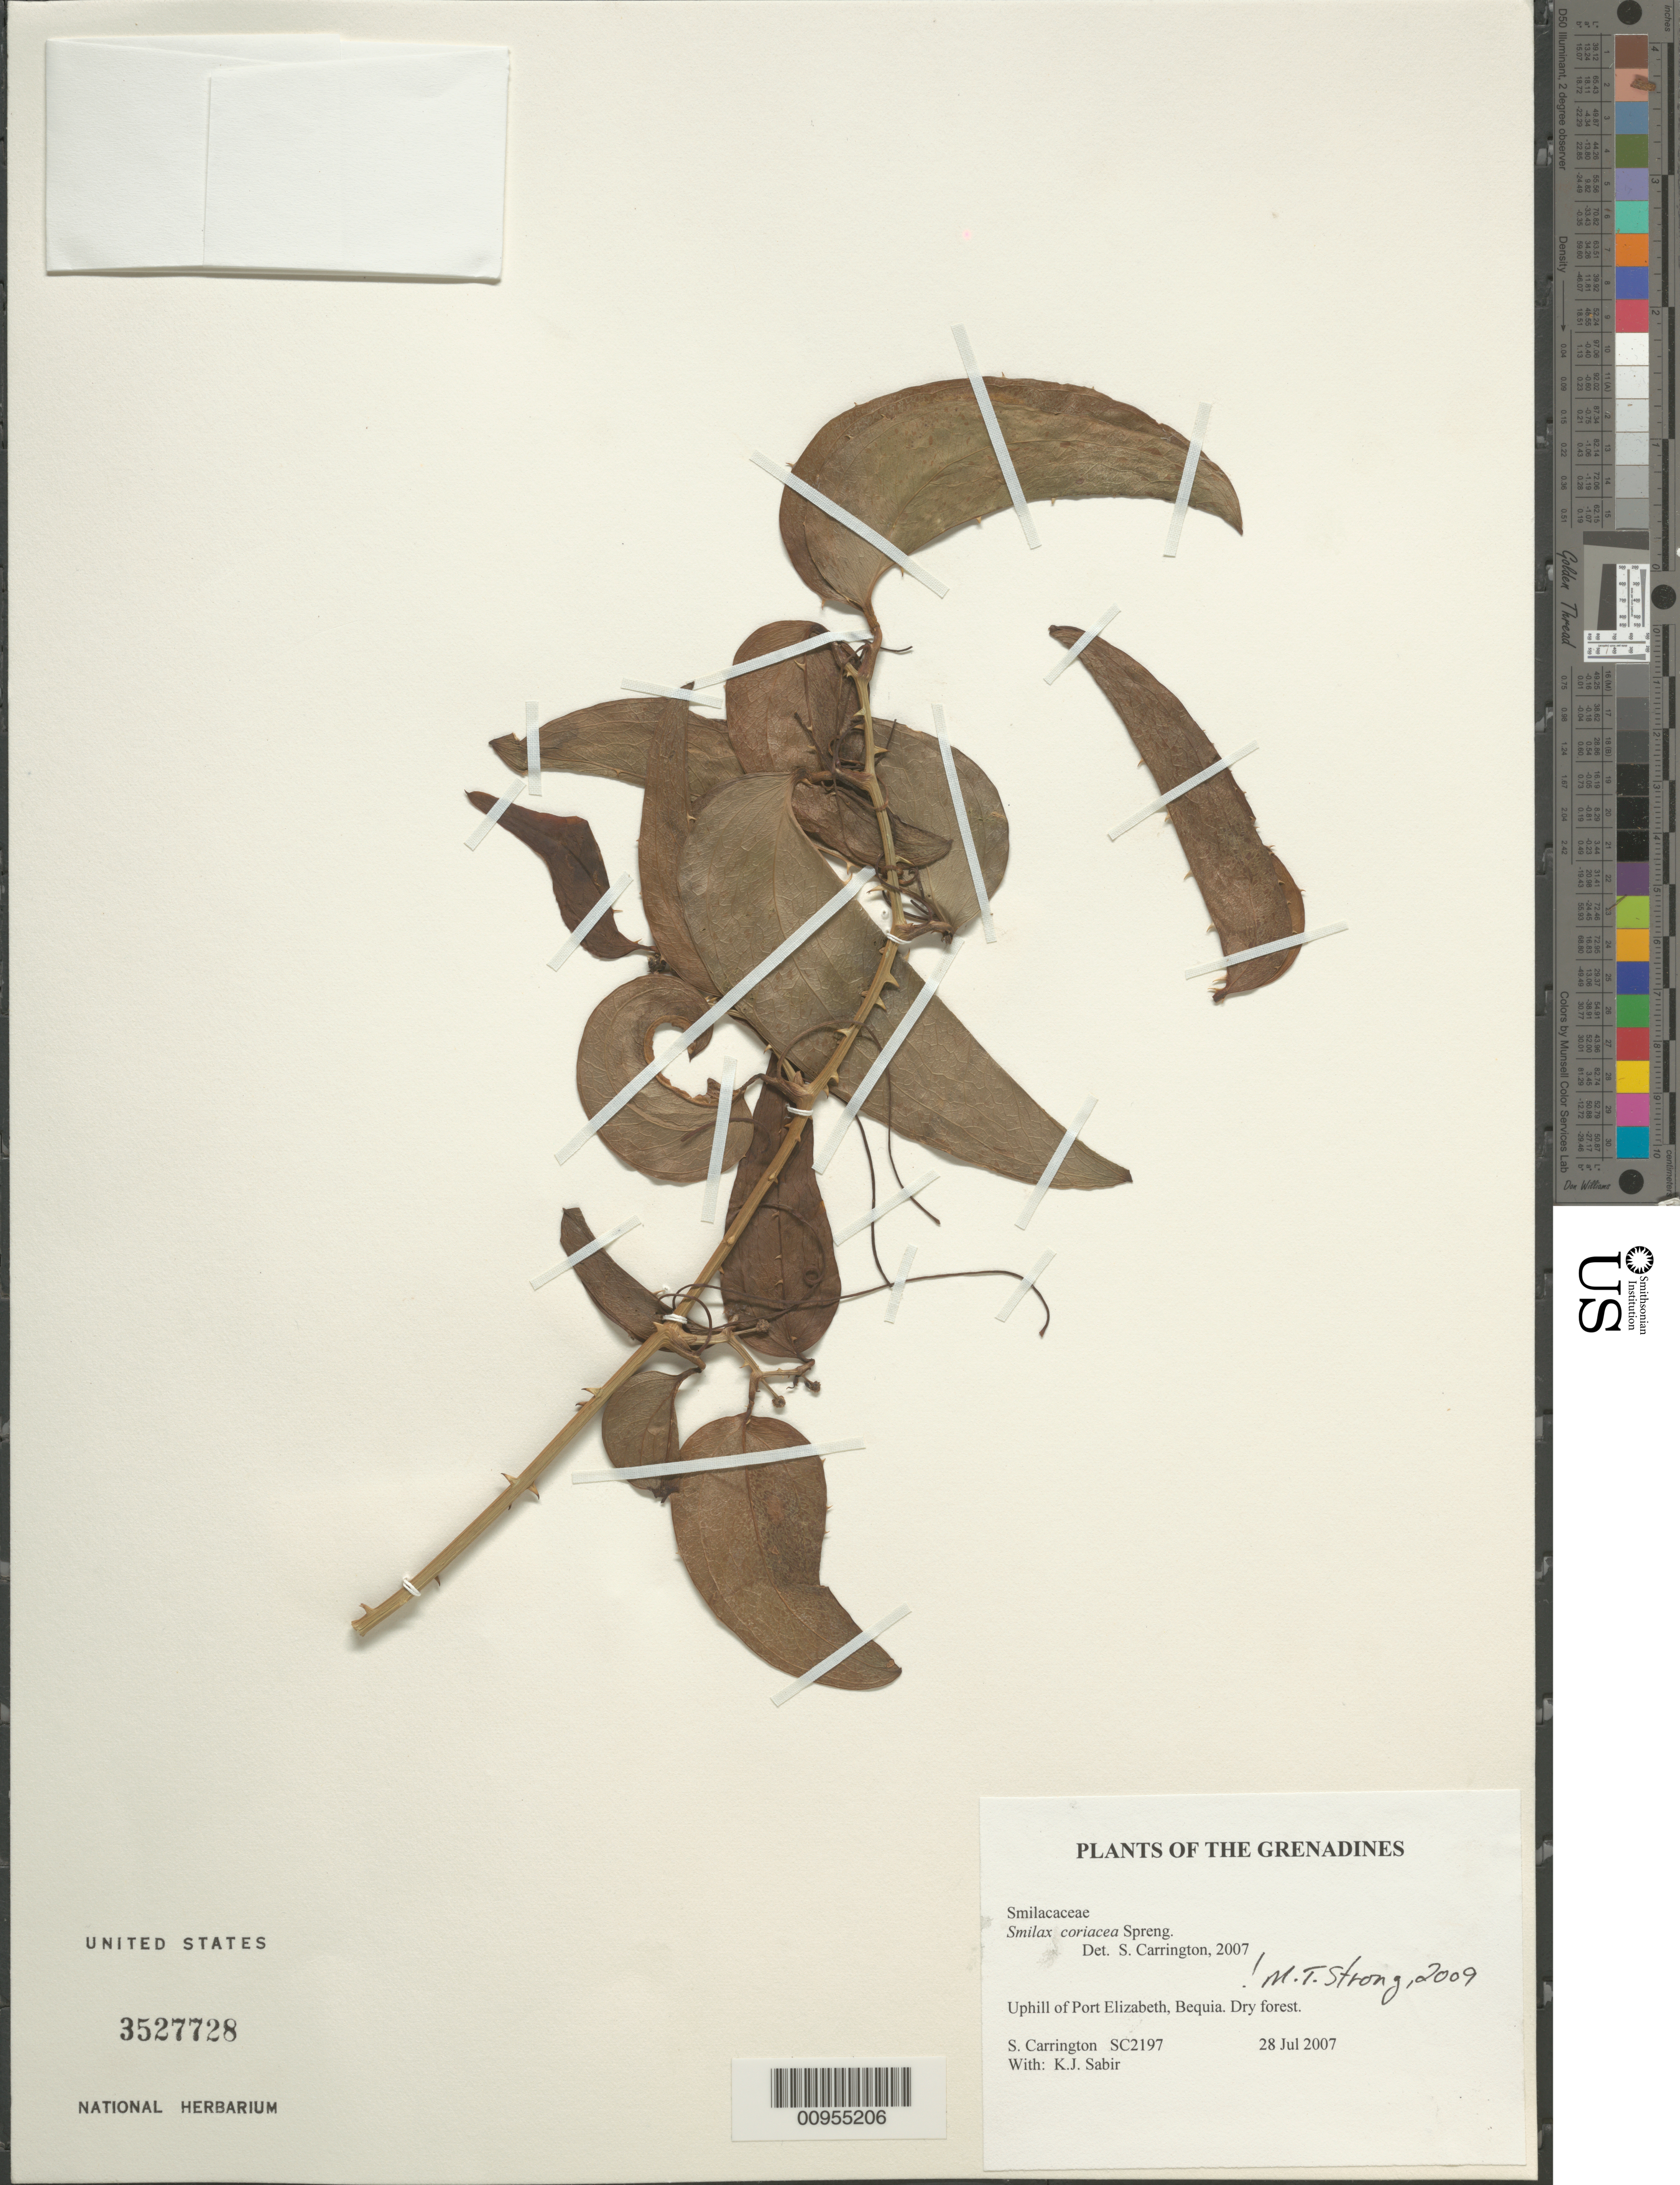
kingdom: Plantae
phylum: Tracheophyta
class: Liliopsida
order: Liliales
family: Smilacaceae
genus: Smilax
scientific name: Smilax coriacea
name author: Spreng.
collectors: C. M. S. Carrington & K. Sabir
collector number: SC 2197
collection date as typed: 28 Jul 2007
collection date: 2007-07-28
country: St. Vincent - Grenadines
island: Bequia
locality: uphill of Port Elizabeth, Bequia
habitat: dry forest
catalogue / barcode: US 3527728